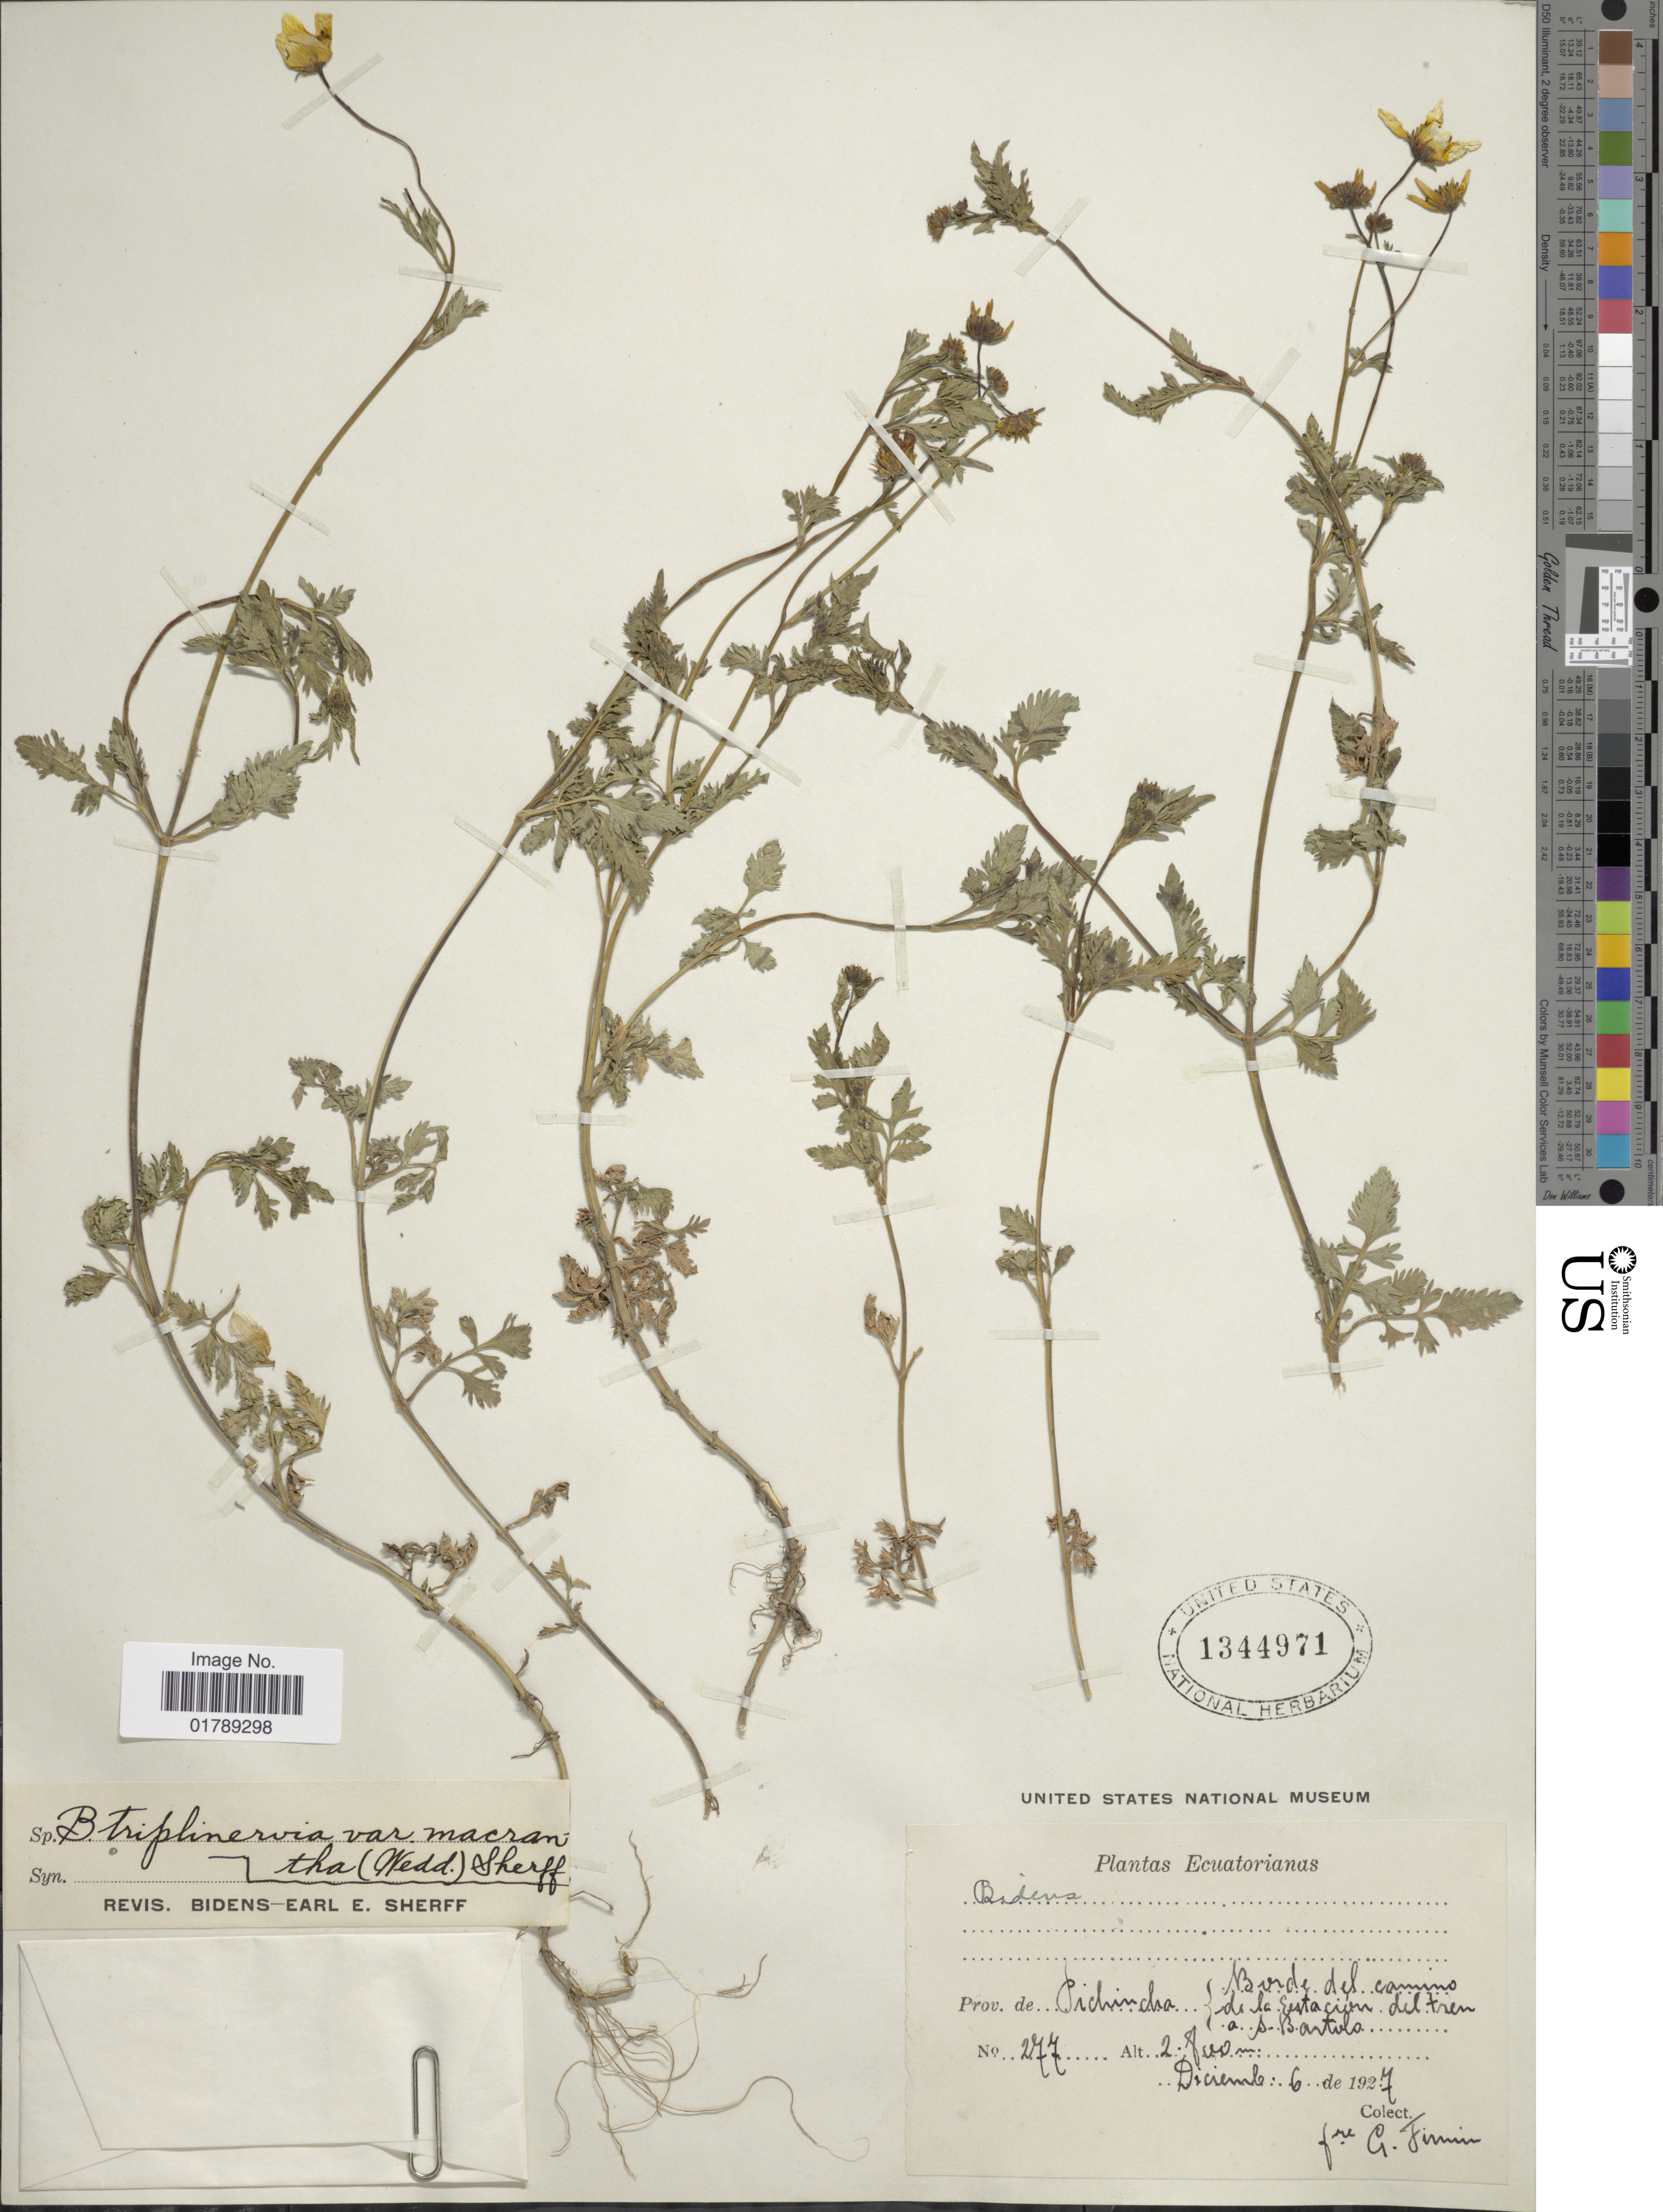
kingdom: Plantae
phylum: Tracheophyta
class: Magnoliopsida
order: Asterales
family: Asteraceae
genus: Bidens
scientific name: Bidens triplinervia var. macrantha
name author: (Wedd.) Sherff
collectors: F. Firmin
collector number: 277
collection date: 1927-12-06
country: Ecuador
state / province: Pichincha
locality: Borde del camino de la Estación del tren a S. Bartolo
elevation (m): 2800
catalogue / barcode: US 1344971